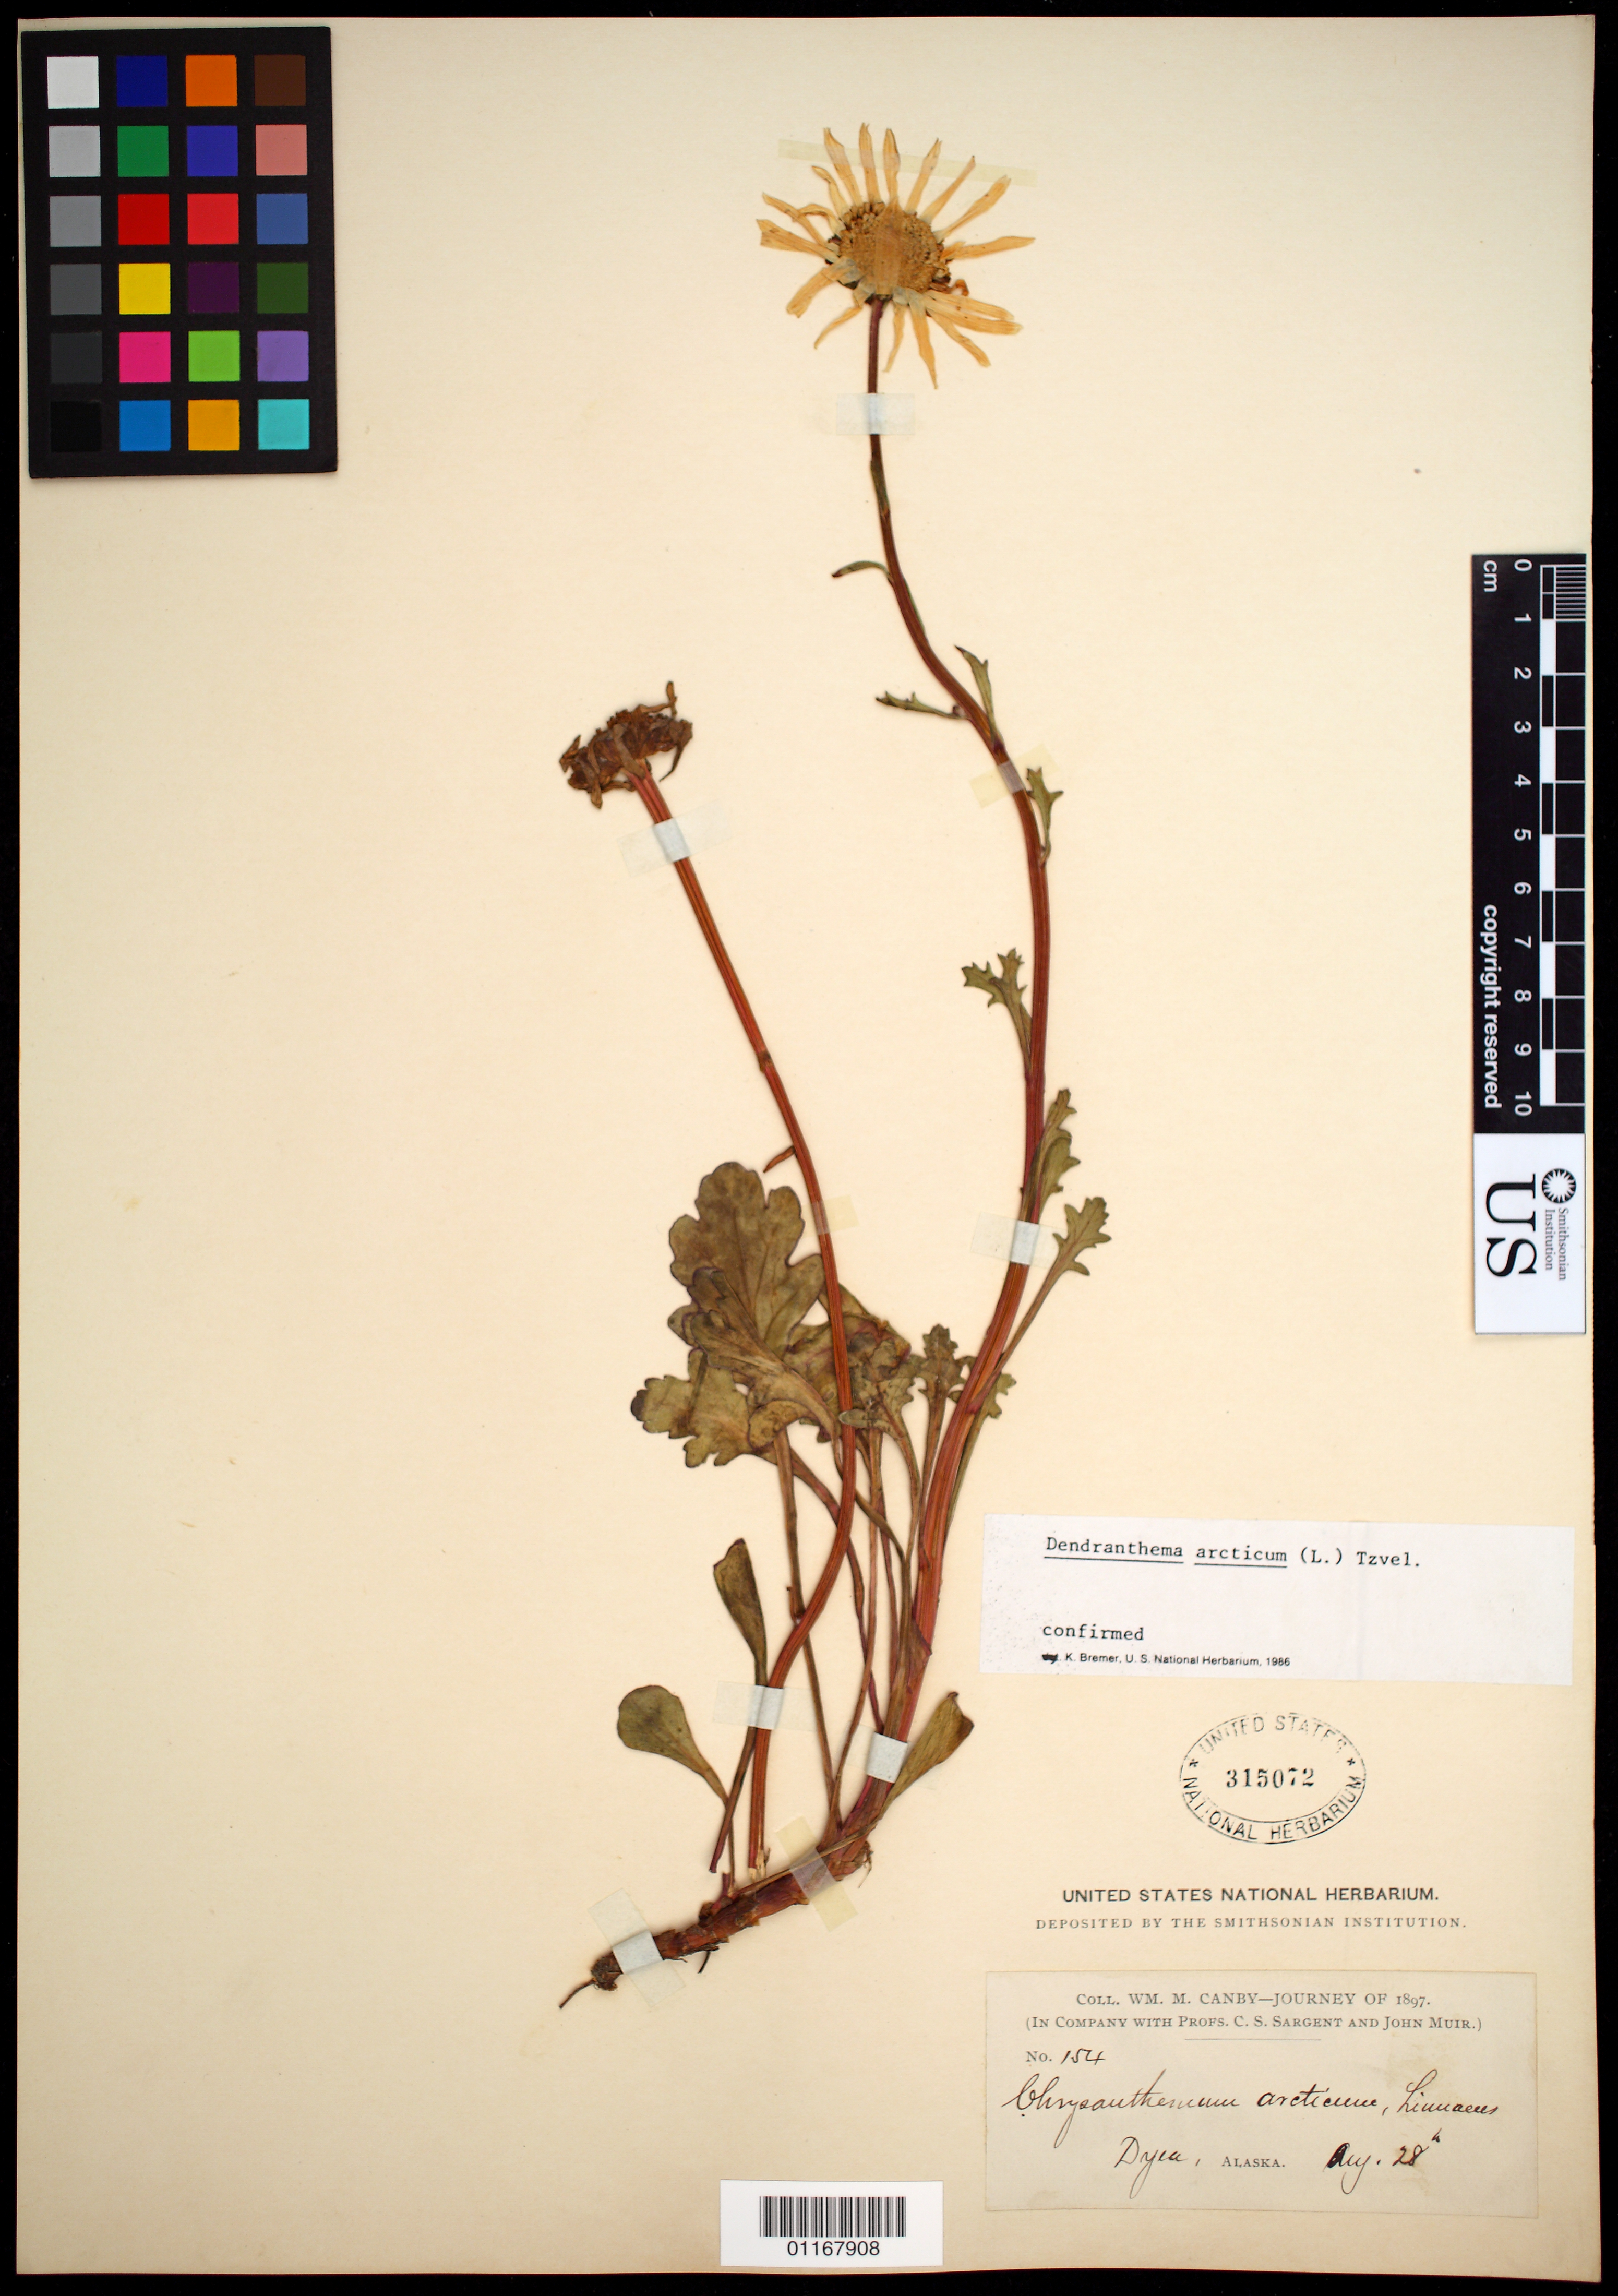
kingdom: Plantae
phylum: Tracheophyta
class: Magnoliopsida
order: Asterales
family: Asteraceae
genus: Dendranthema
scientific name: Dendranthema arcticum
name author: (L.) Tzvelev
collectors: W. M. Canby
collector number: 154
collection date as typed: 26 Aug 1897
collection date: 1897-08-26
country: United States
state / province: Alaska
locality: Juneau.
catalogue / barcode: US 315072